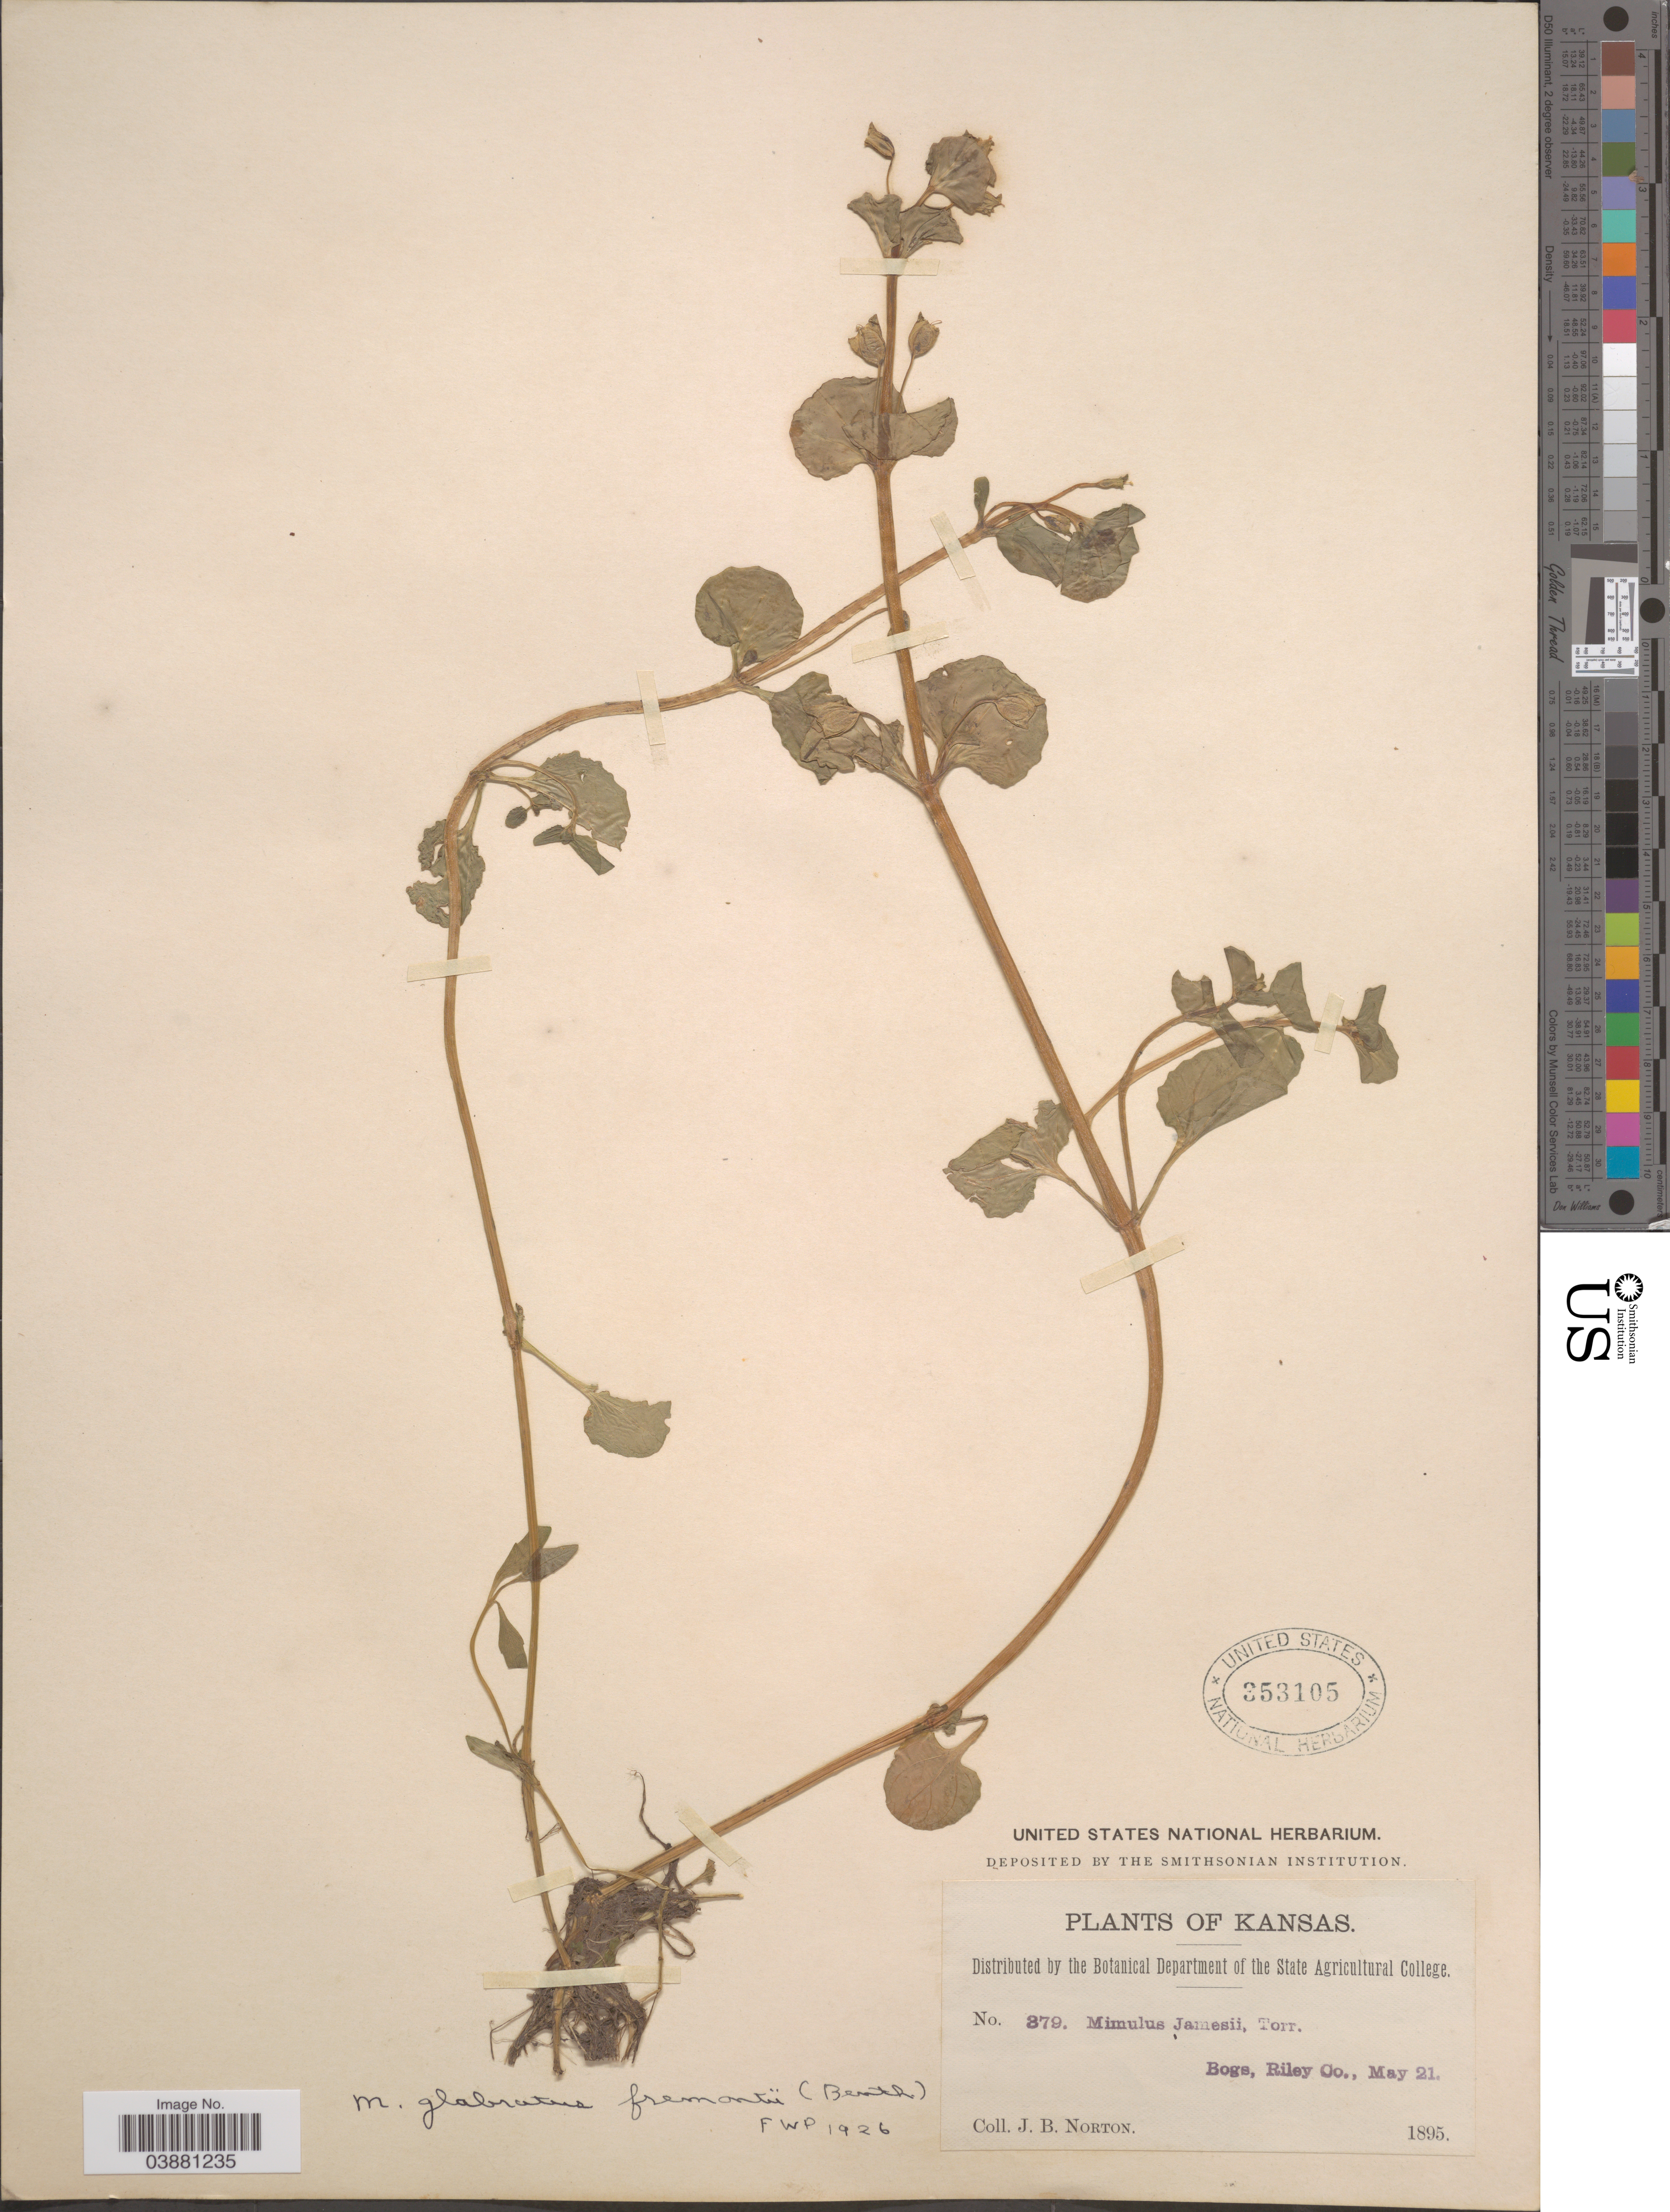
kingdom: Plantae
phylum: Tracheophyta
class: Magnoliopsida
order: Lamiales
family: Phrymaceae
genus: Mimulus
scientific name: Mimulus glabratus var. fremontii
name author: Kunth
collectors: J. B. Norton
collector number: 379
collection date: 1895-05-21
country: United States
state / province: Kansas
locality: Bogs, Riley Co.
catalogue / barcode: US 353105